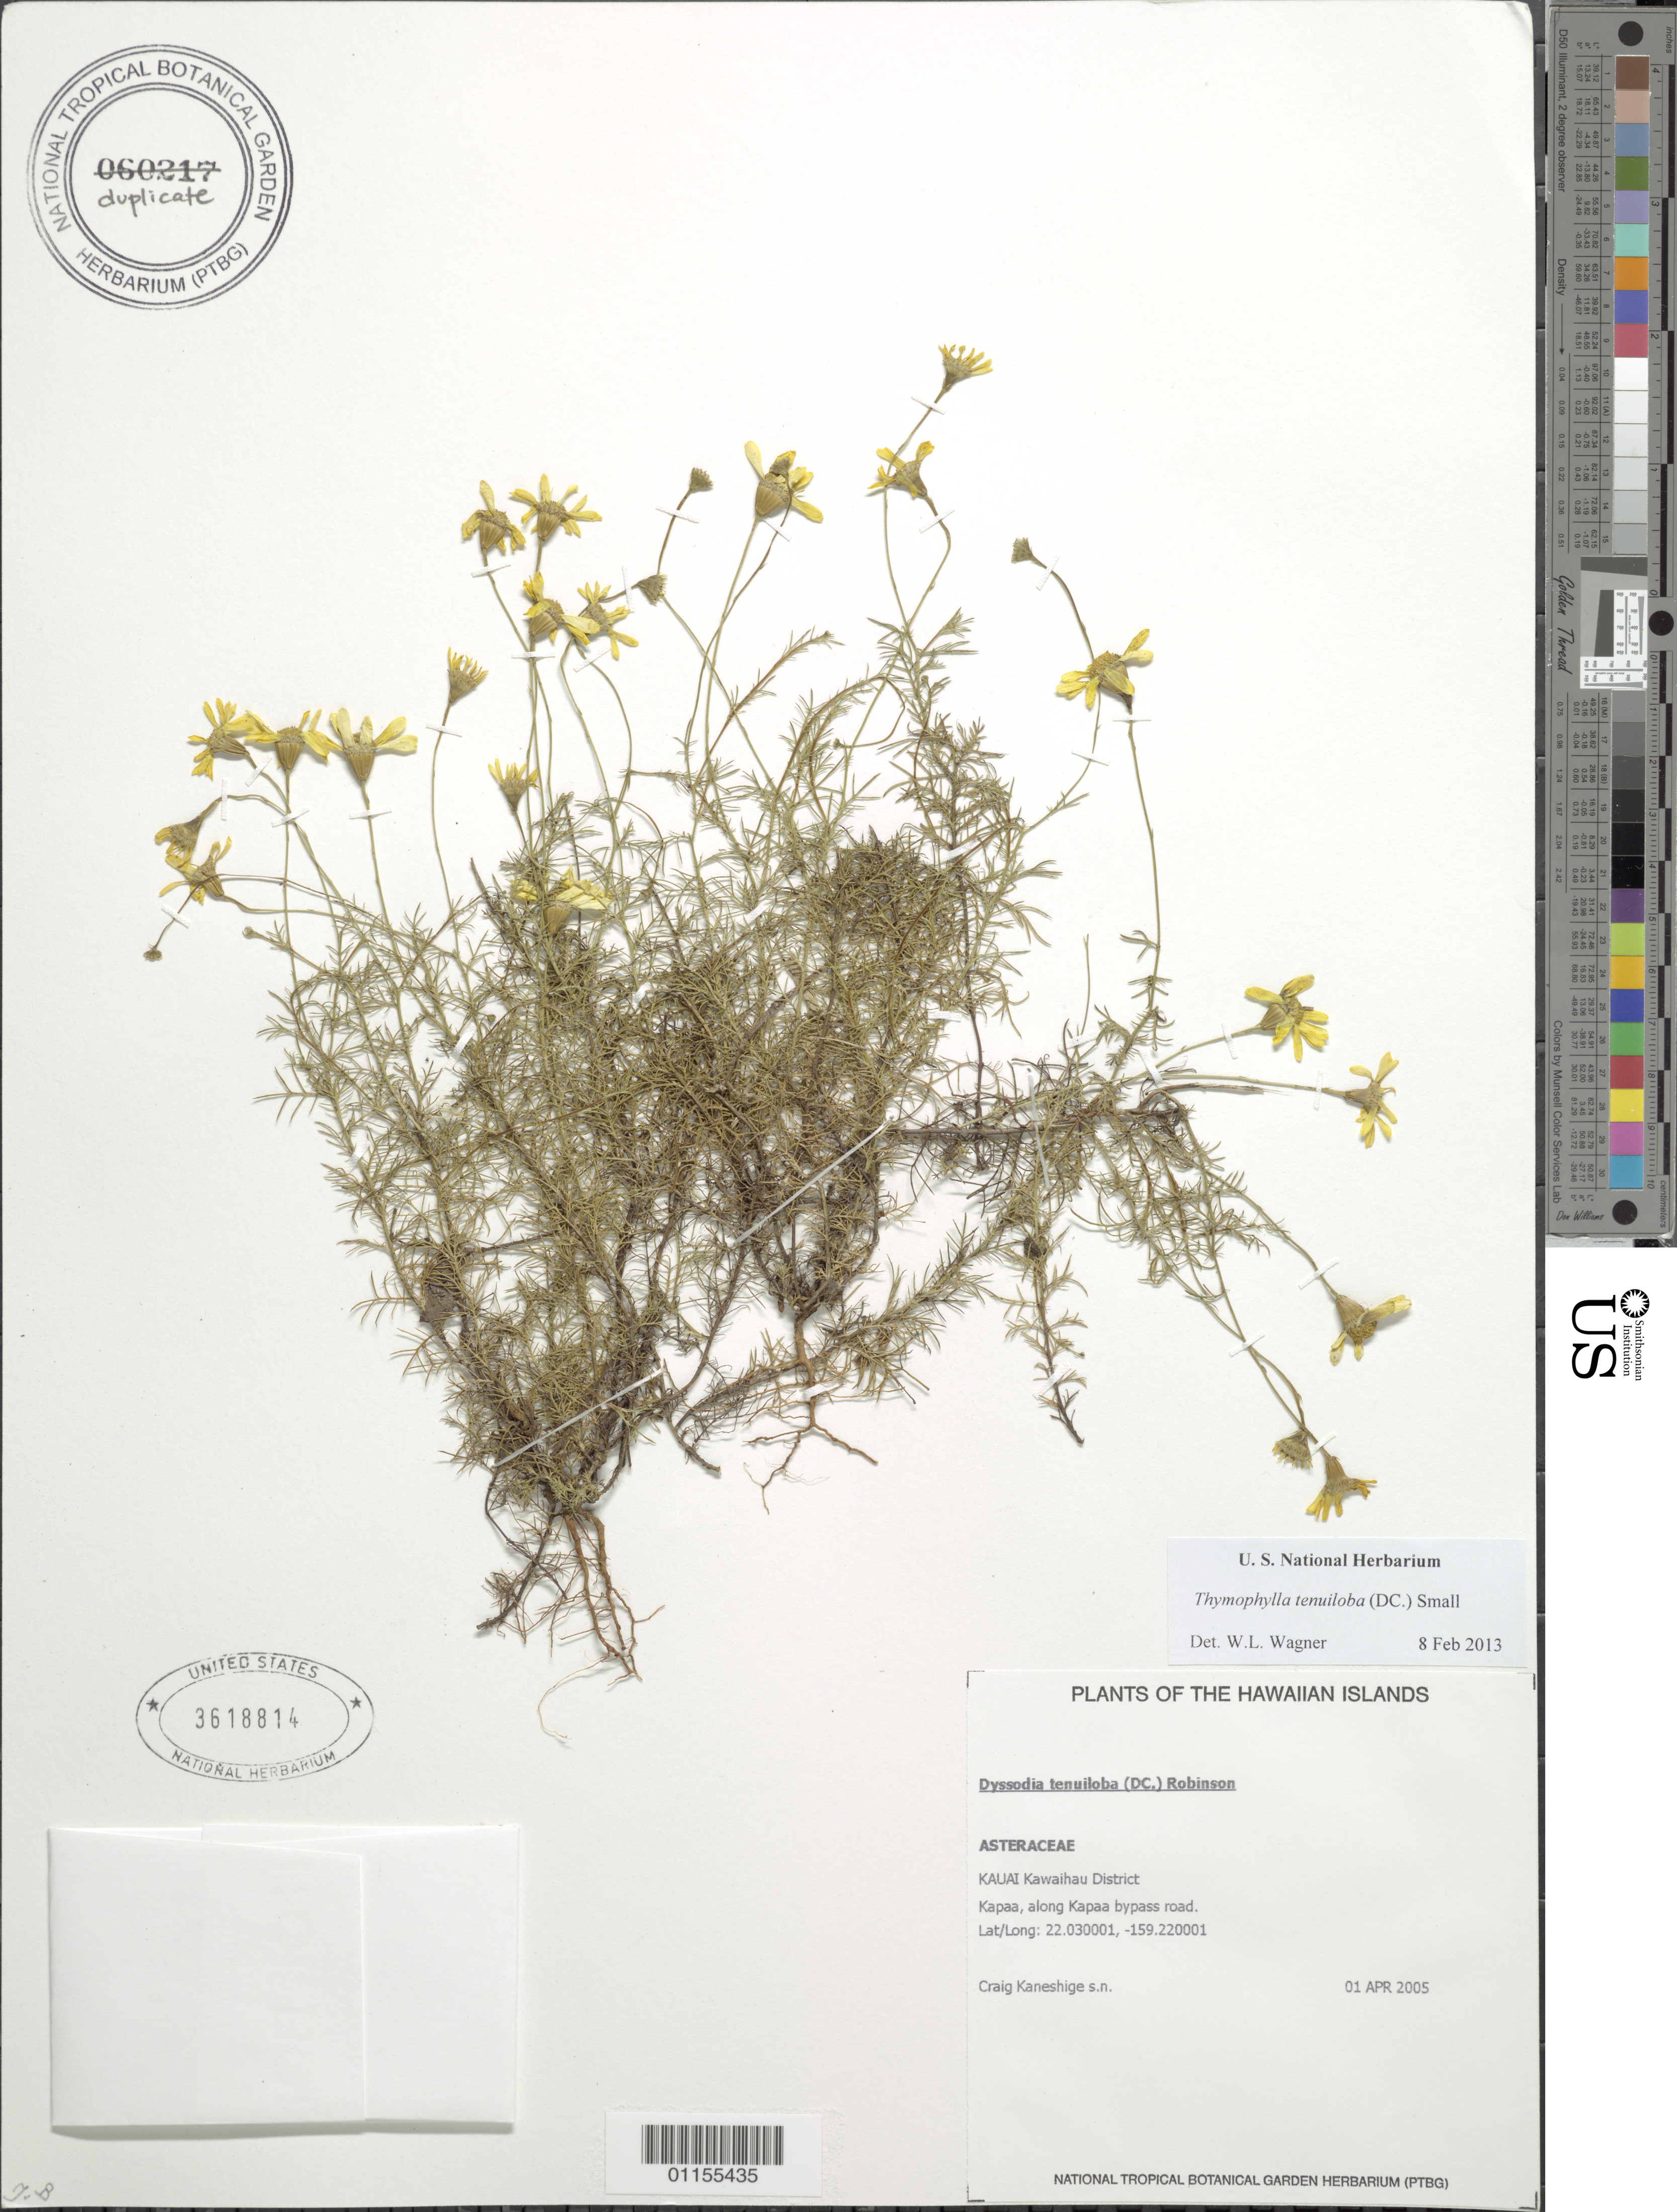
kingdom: Plantae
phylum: Tracheophyta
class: Magnoliopsida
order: Asterales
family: Asteraceae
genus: Thymophylla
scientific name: Thymophylla tenuiloba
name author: (DC.) Small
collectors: C. Kaneshige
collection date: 2005-04-01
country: United States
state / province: Hawaii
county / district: Kauai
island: Kaua'i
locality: Kawaihau District, Kapa'a, along Kapa'a bypass road.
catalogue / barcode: US 3618814